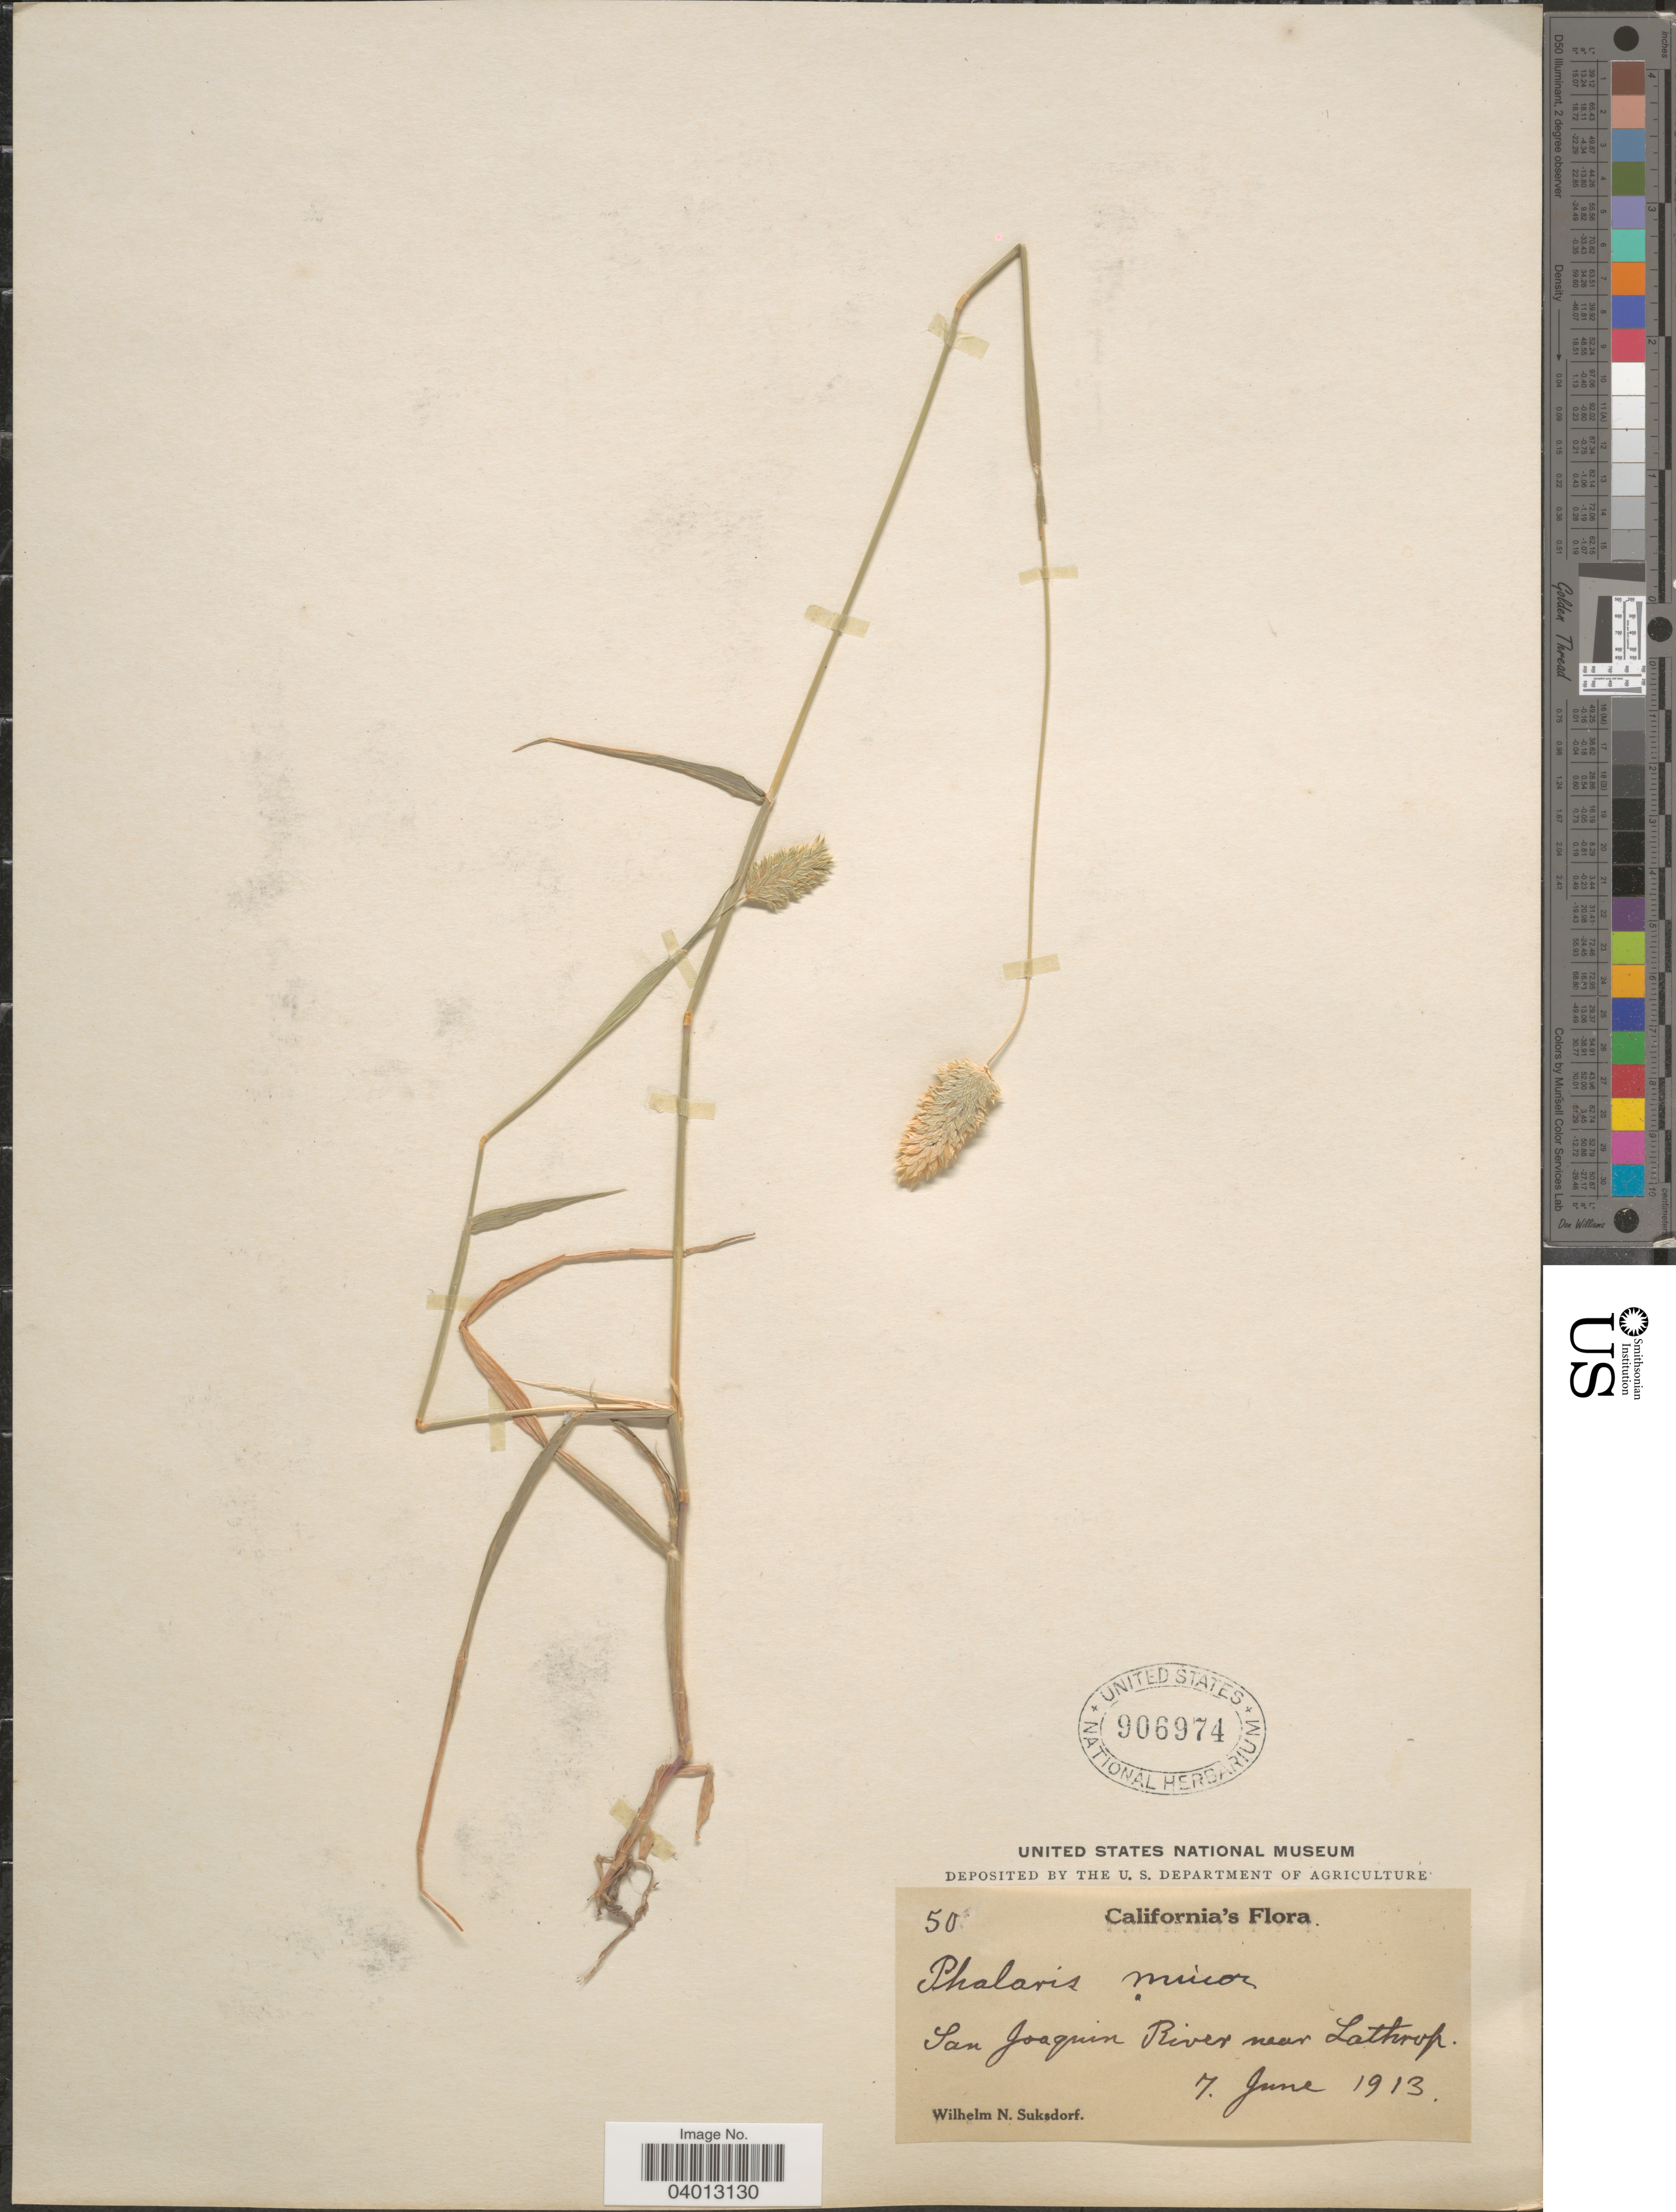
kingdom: Plantae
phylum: Tracheophyta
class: Liliopsida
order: Poales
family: Poaceae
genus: Phalaris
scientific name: Phalaris minor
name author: Retz.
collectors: W. N. Suksdorf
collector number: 50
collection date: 1913-06-07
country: United States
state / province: California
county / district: San Joaquin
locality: San Joaquin River near Lathrop.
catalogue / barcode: US 906974